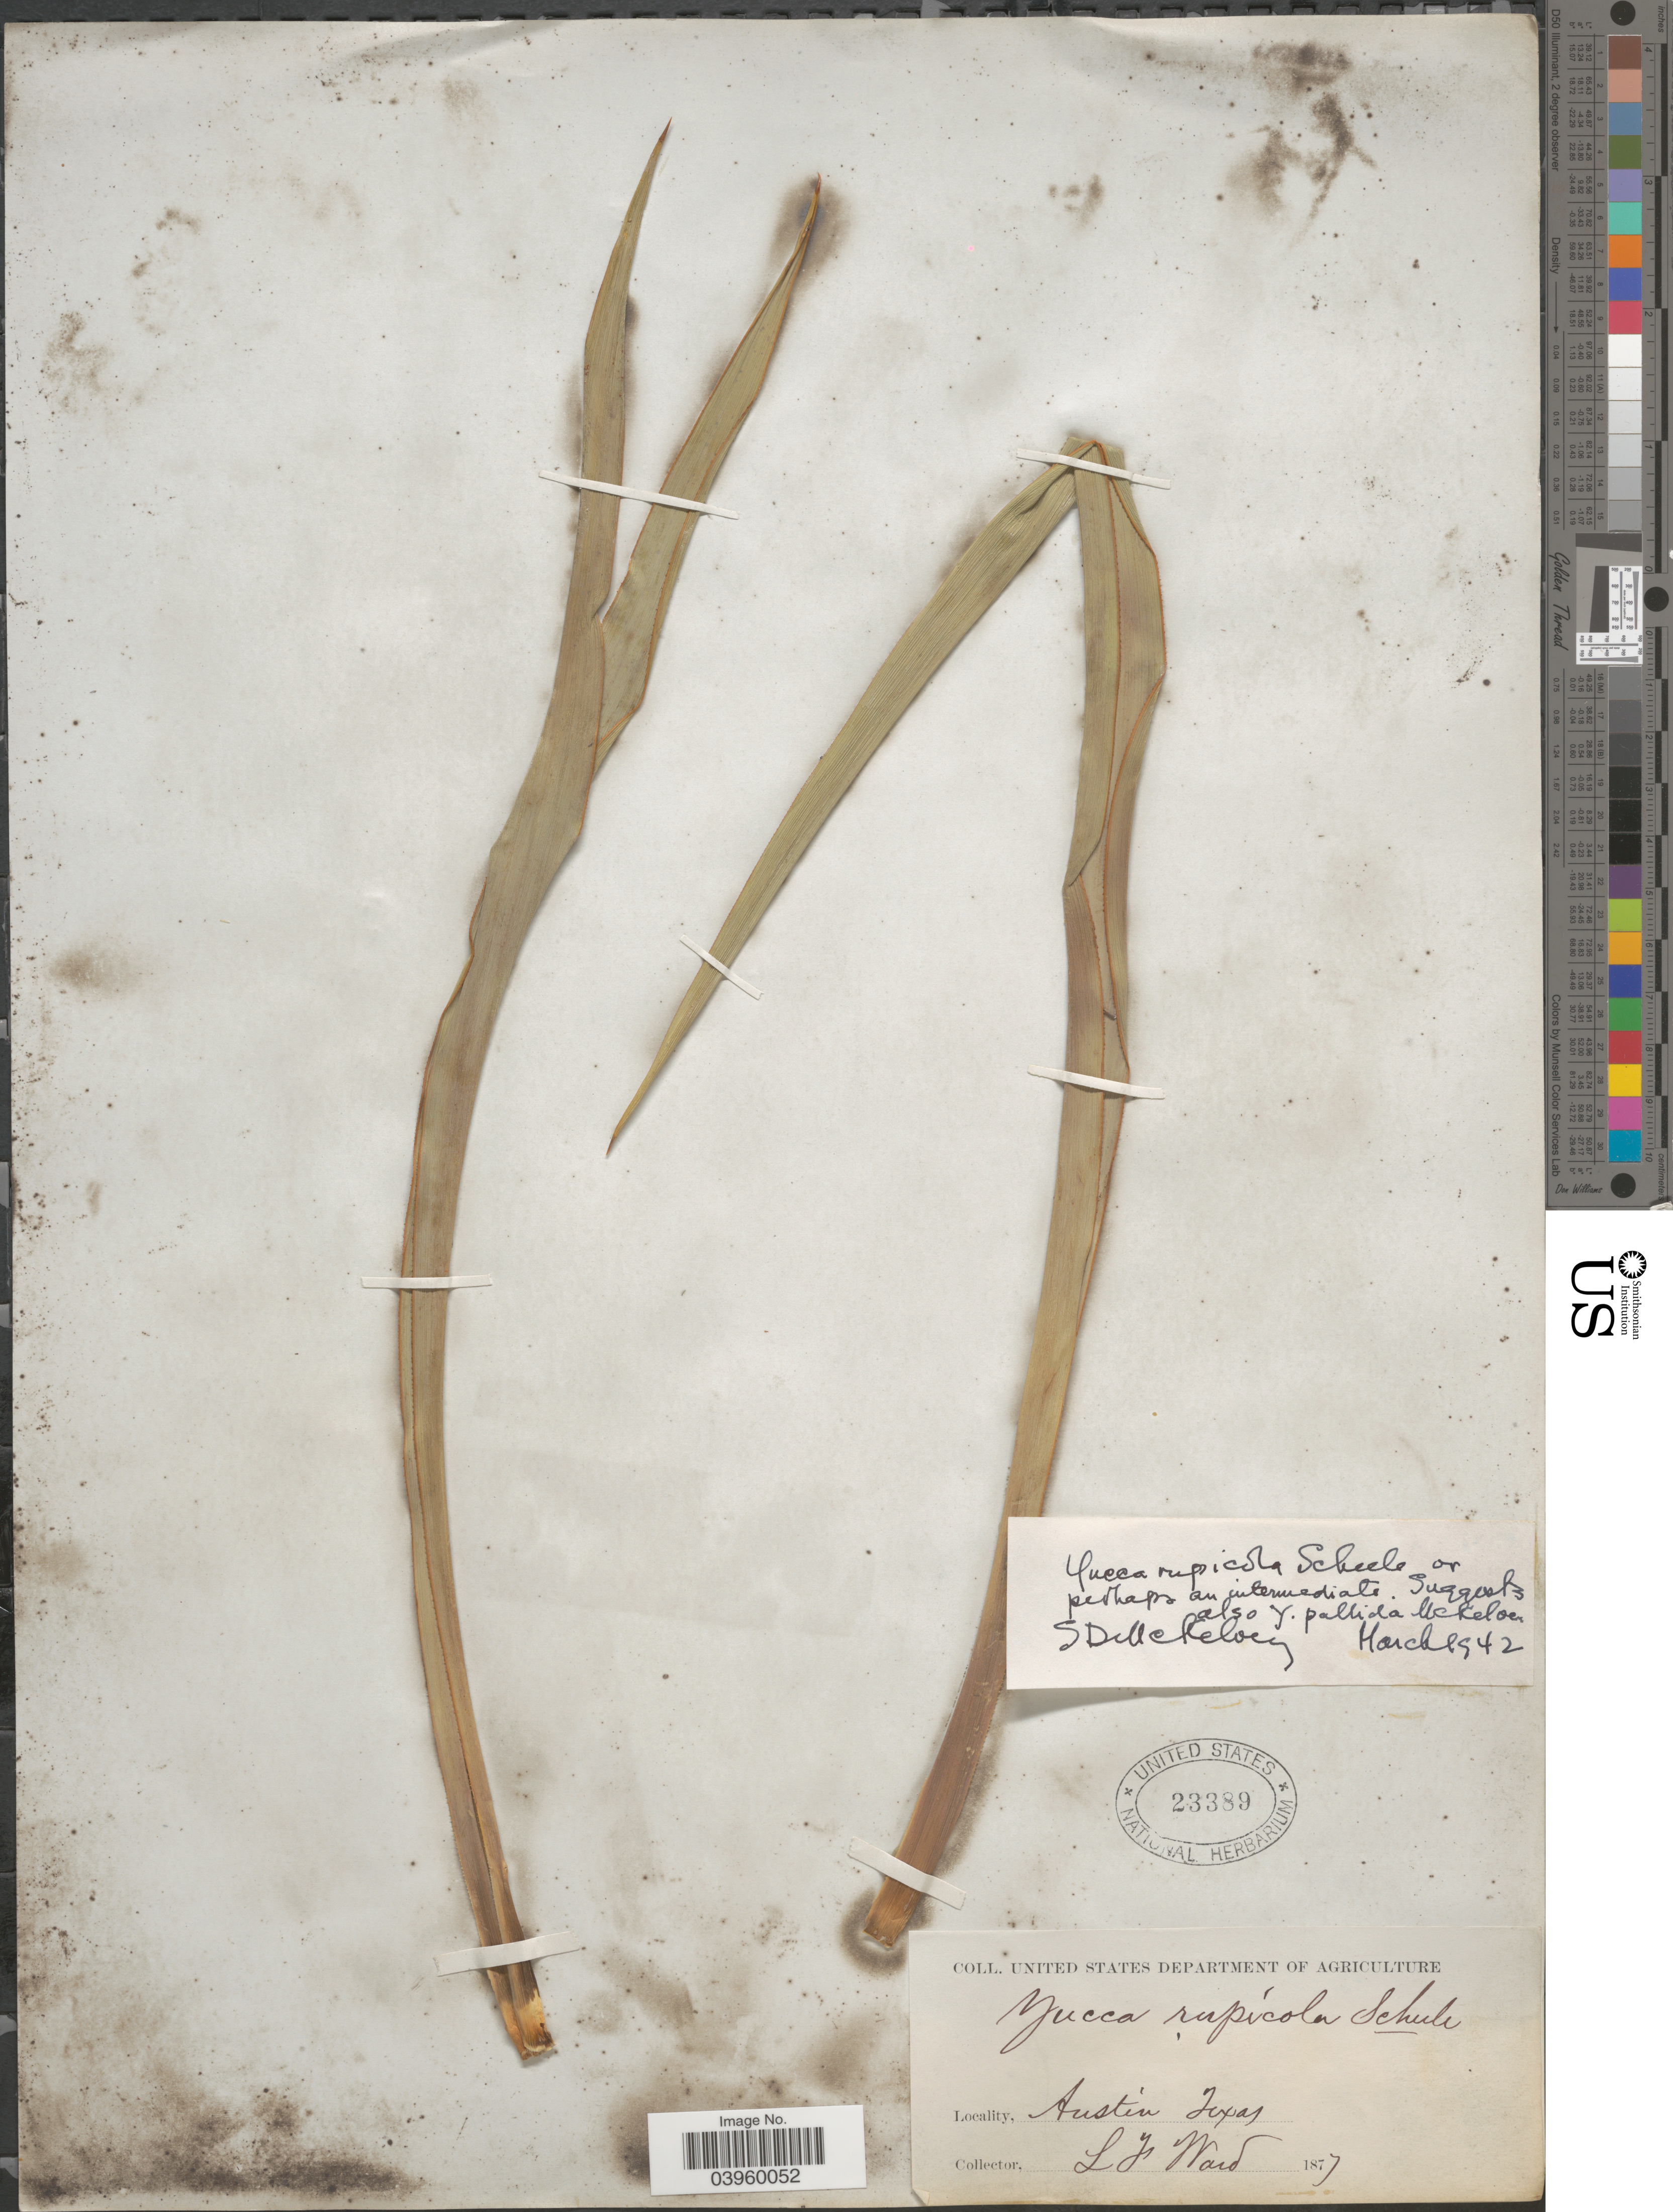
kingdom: Plantae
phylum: Tracheophyta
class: Liliopsida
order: Asparagales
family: Asparagaceae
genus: Yucca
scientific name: Yucca rupicola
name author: Scheele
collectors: L. Ward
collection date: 1877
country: United States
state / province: Texas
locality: Austin.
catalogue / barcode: US 23389